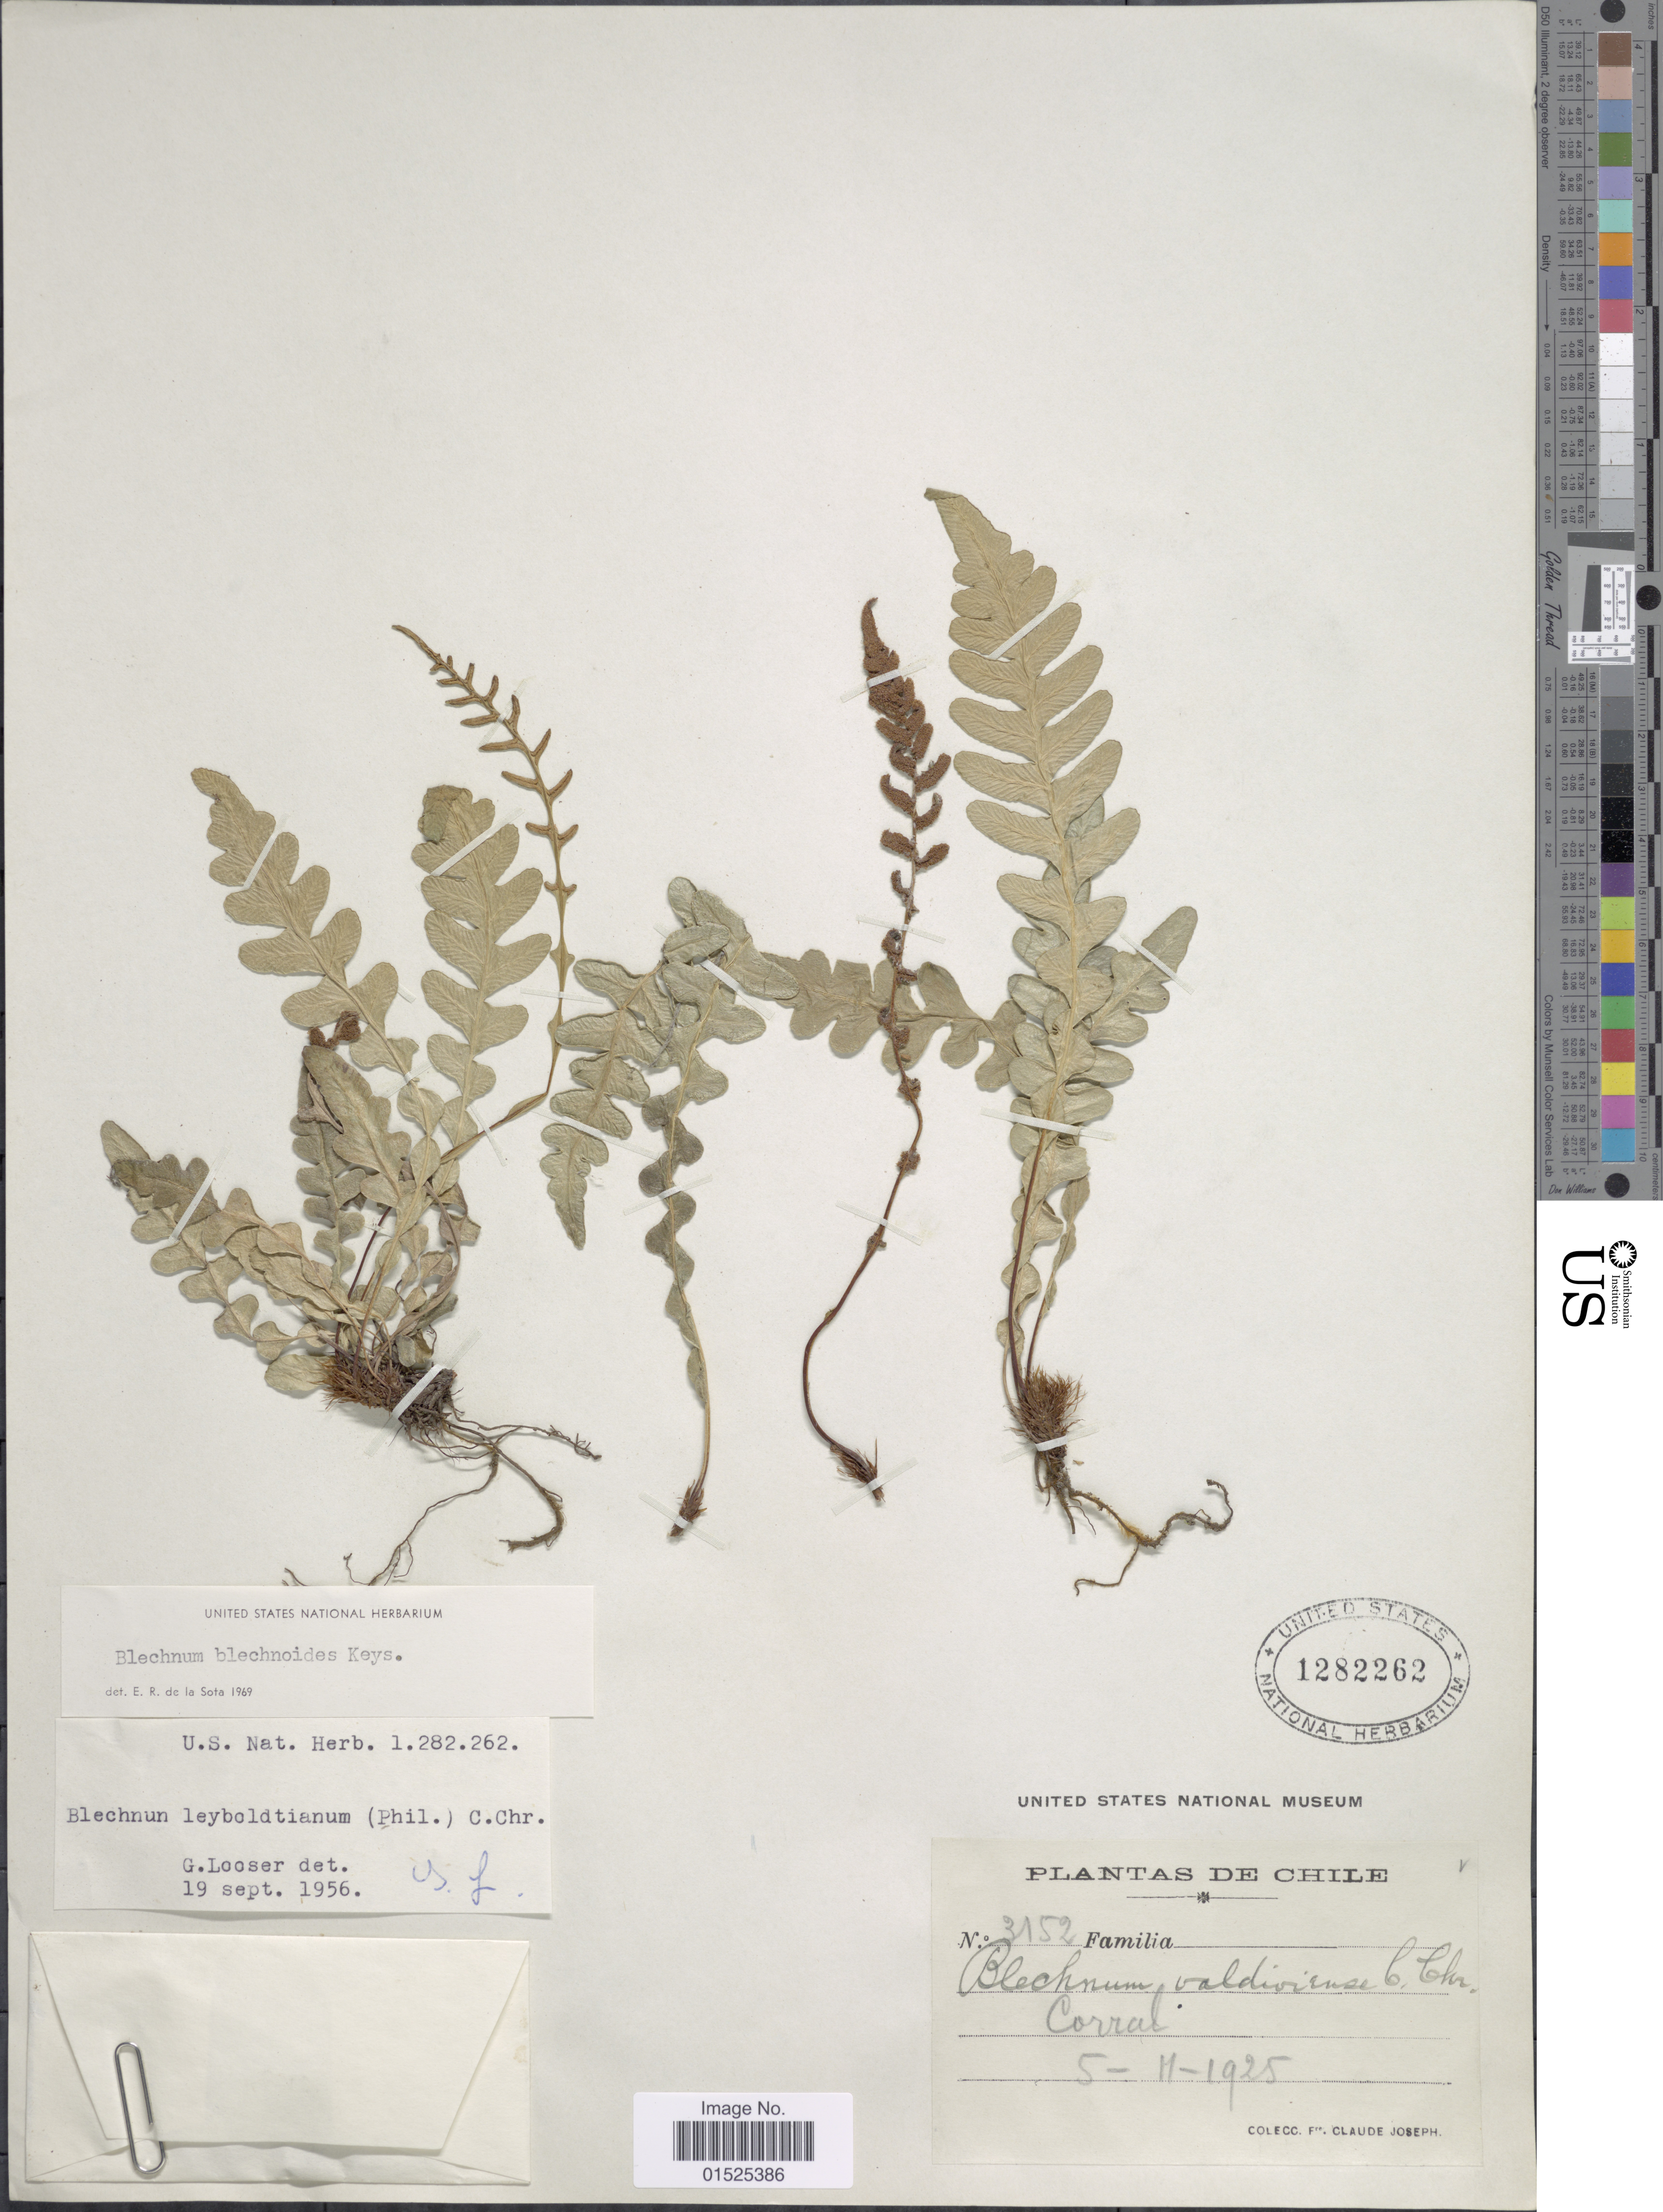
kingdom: Plantae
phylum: Tracheophyta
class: Polypodiopsida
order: Polypodiales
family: Blechnaceae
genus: Blechnum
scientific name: Blechnum blechnoides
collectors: Frere Claude Joseph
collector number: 3152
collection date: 1925-11-05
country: Chile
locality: Corral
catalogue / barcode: US 1282262